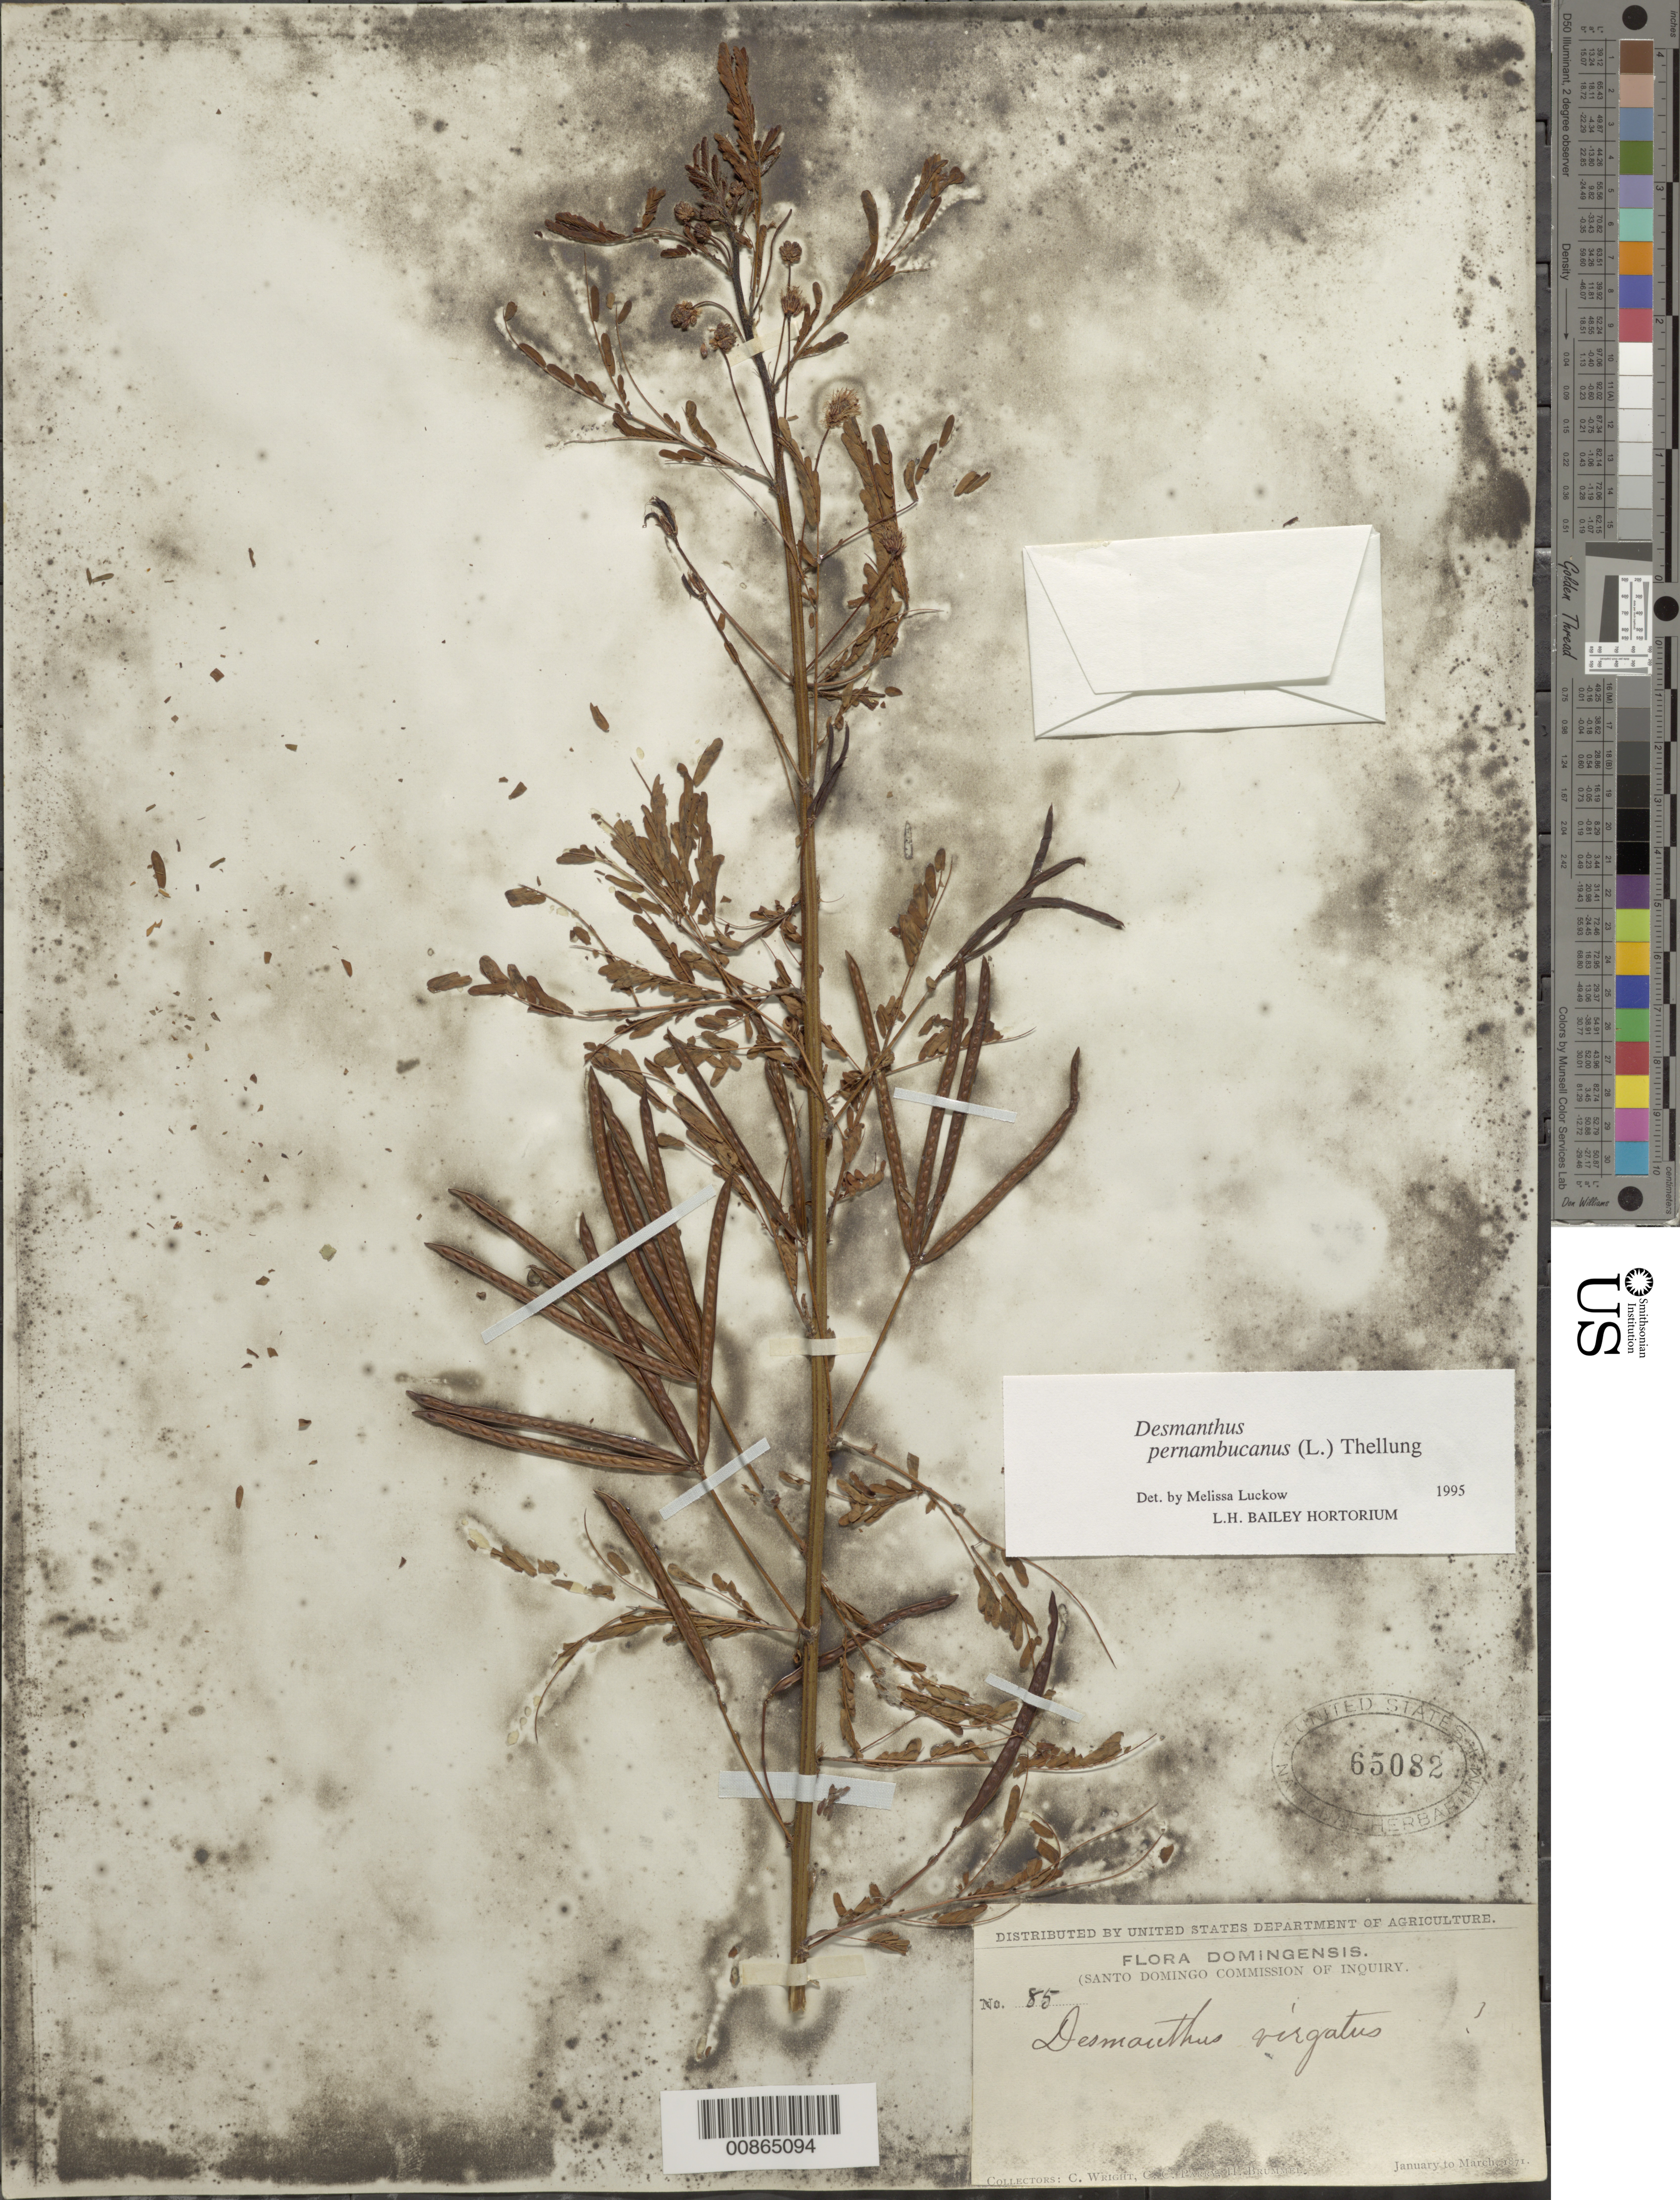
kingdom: Plantae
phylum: Tracheophyta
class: Magnoliopsida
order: Fabales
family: Fabaceae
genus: Desmanthus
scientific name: Desmanthus pernambucanus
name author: (L.) Thell.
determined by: Luckow, M. A.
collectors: C. Wright, C. C. Parry & H. Brummel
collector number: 85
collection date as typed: Jan 1871 to -- Mar 1871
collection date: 1871-01/1871-03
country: Dominican Republic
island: Hispaniola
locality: Dominican Republic.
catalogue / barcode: US 65082